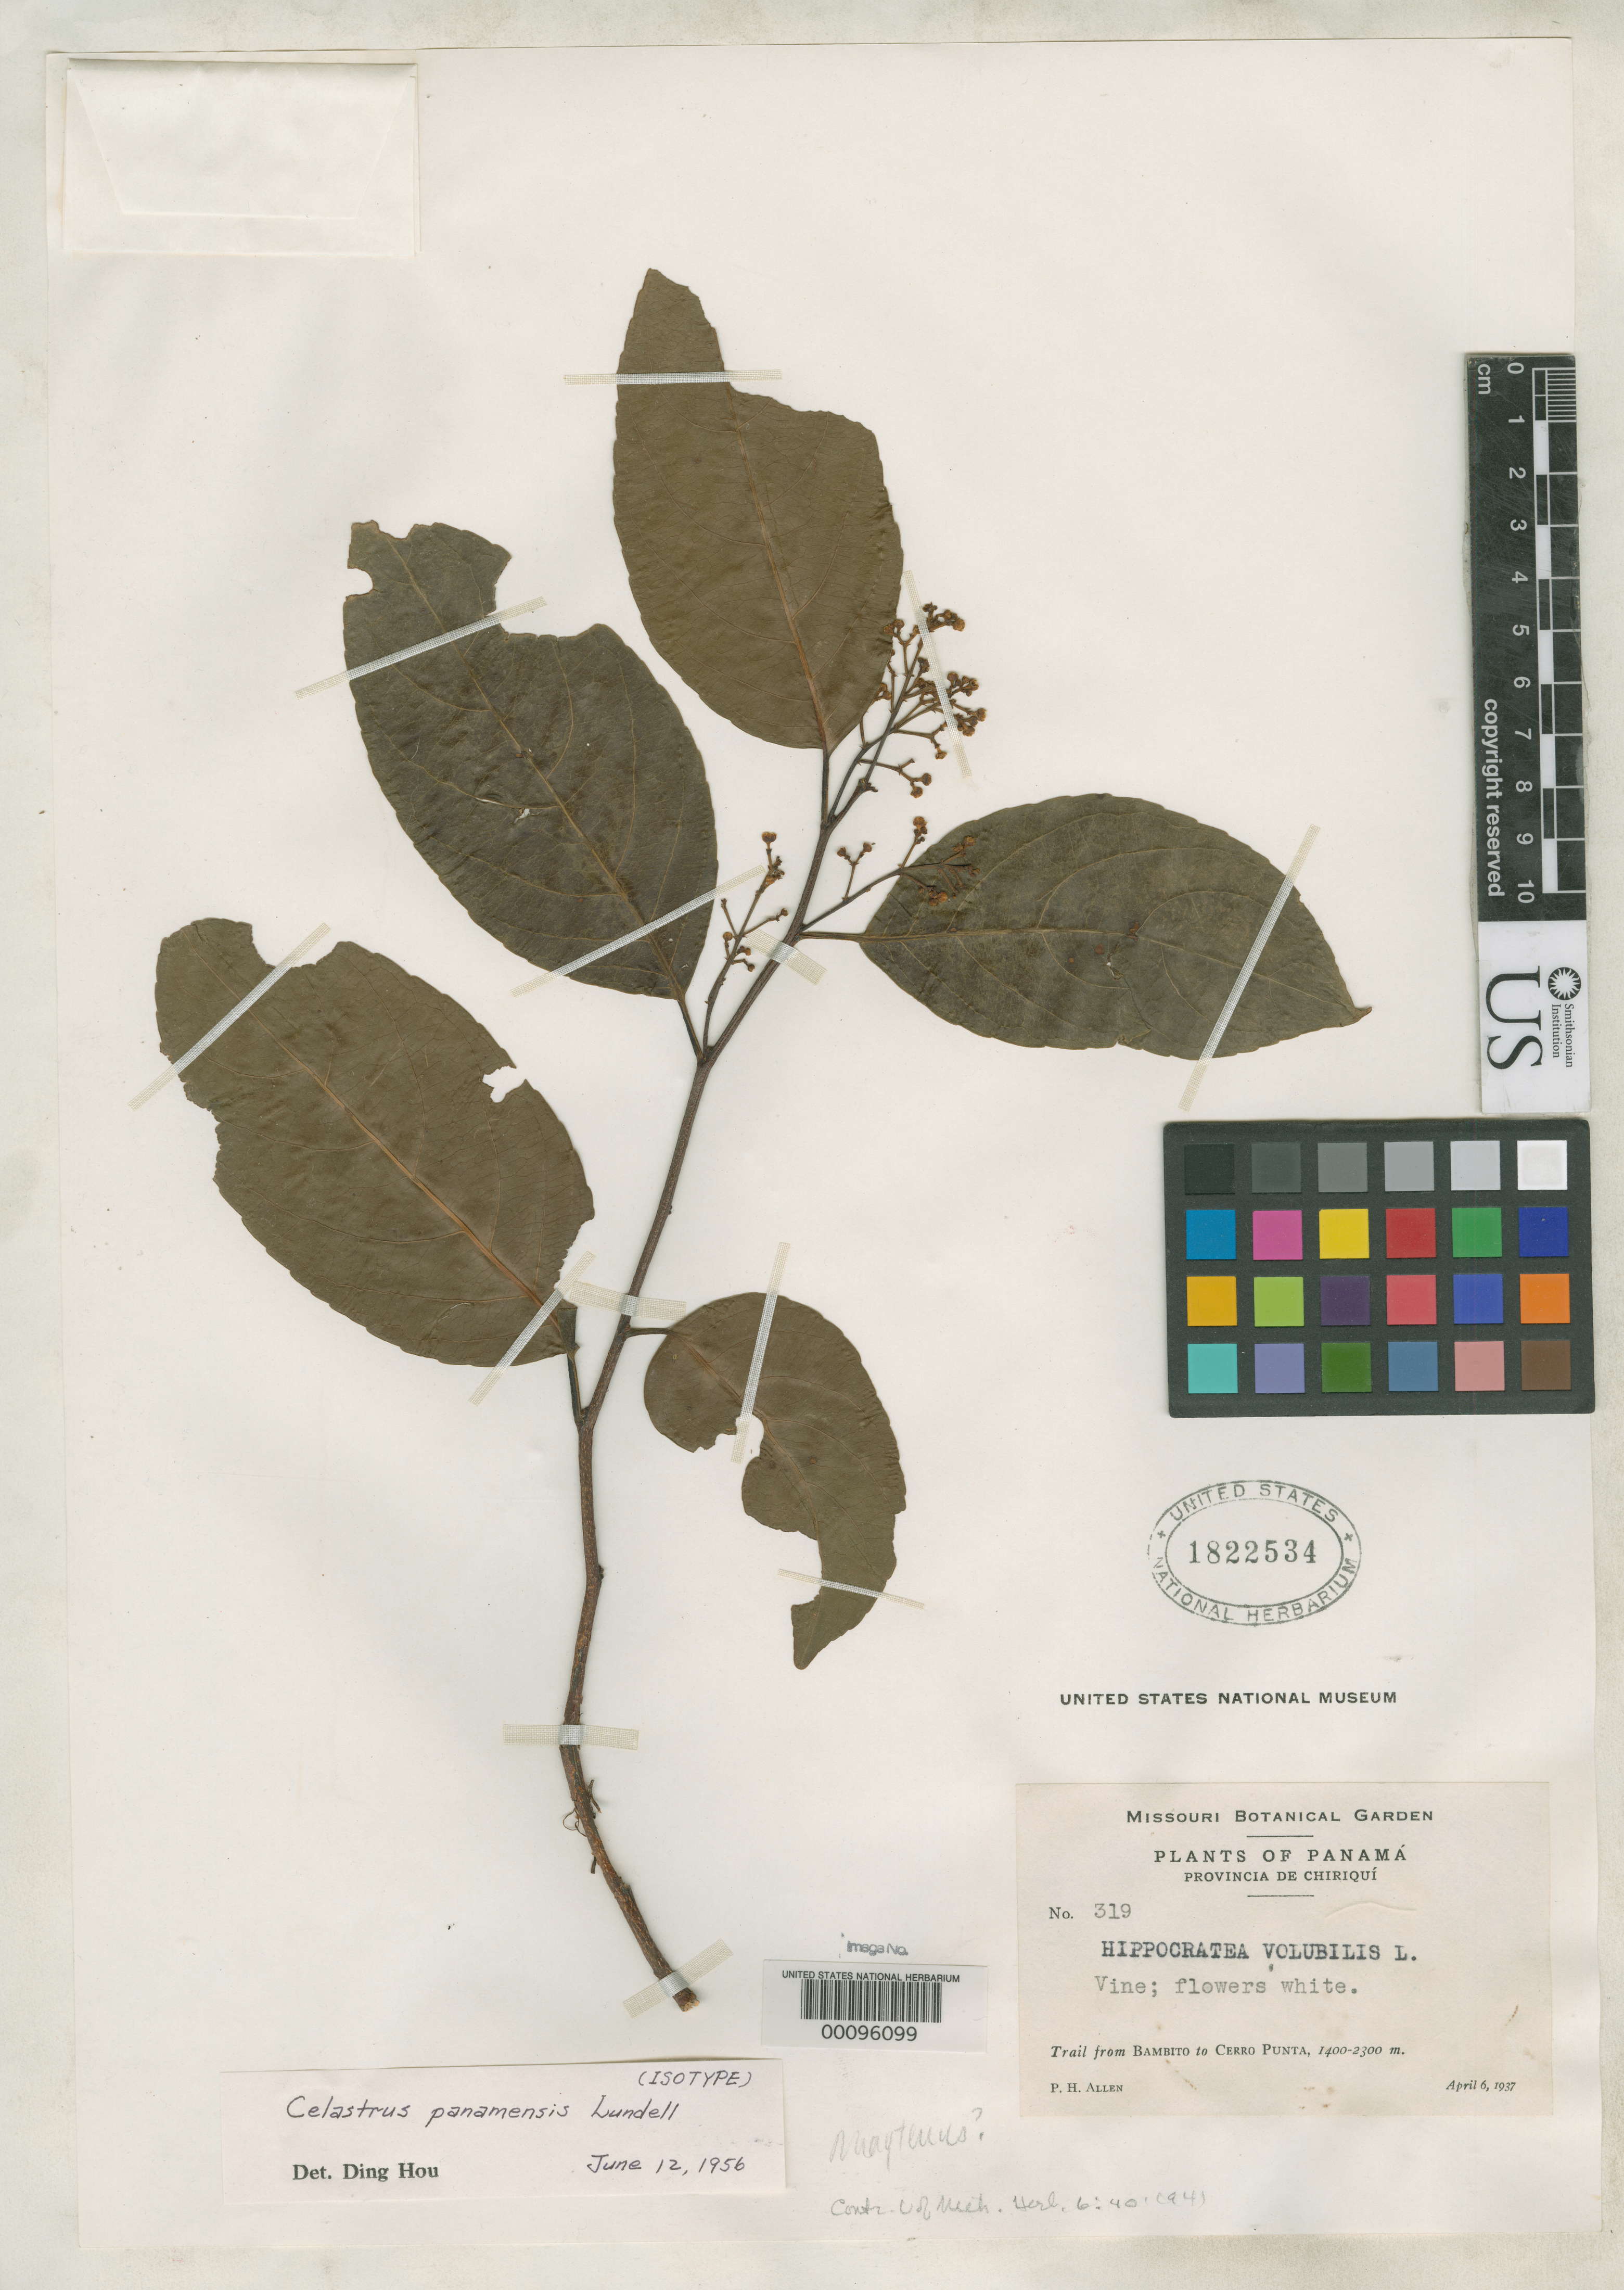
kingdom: Plantae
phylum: Tracheophyta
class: Magnoliopsida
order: Celastrales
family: Celastraceae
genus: Celastrus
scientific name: Celastrus panamensis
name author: Lundell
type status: Isotype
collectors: P. H. Allen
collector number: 319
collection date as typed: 06 Apr 1937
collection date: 1937-04-06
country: Panama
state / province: Chiriquí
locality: Trail from Bambito to Cerro Punta.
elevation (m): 1400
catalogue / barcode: US 1822534